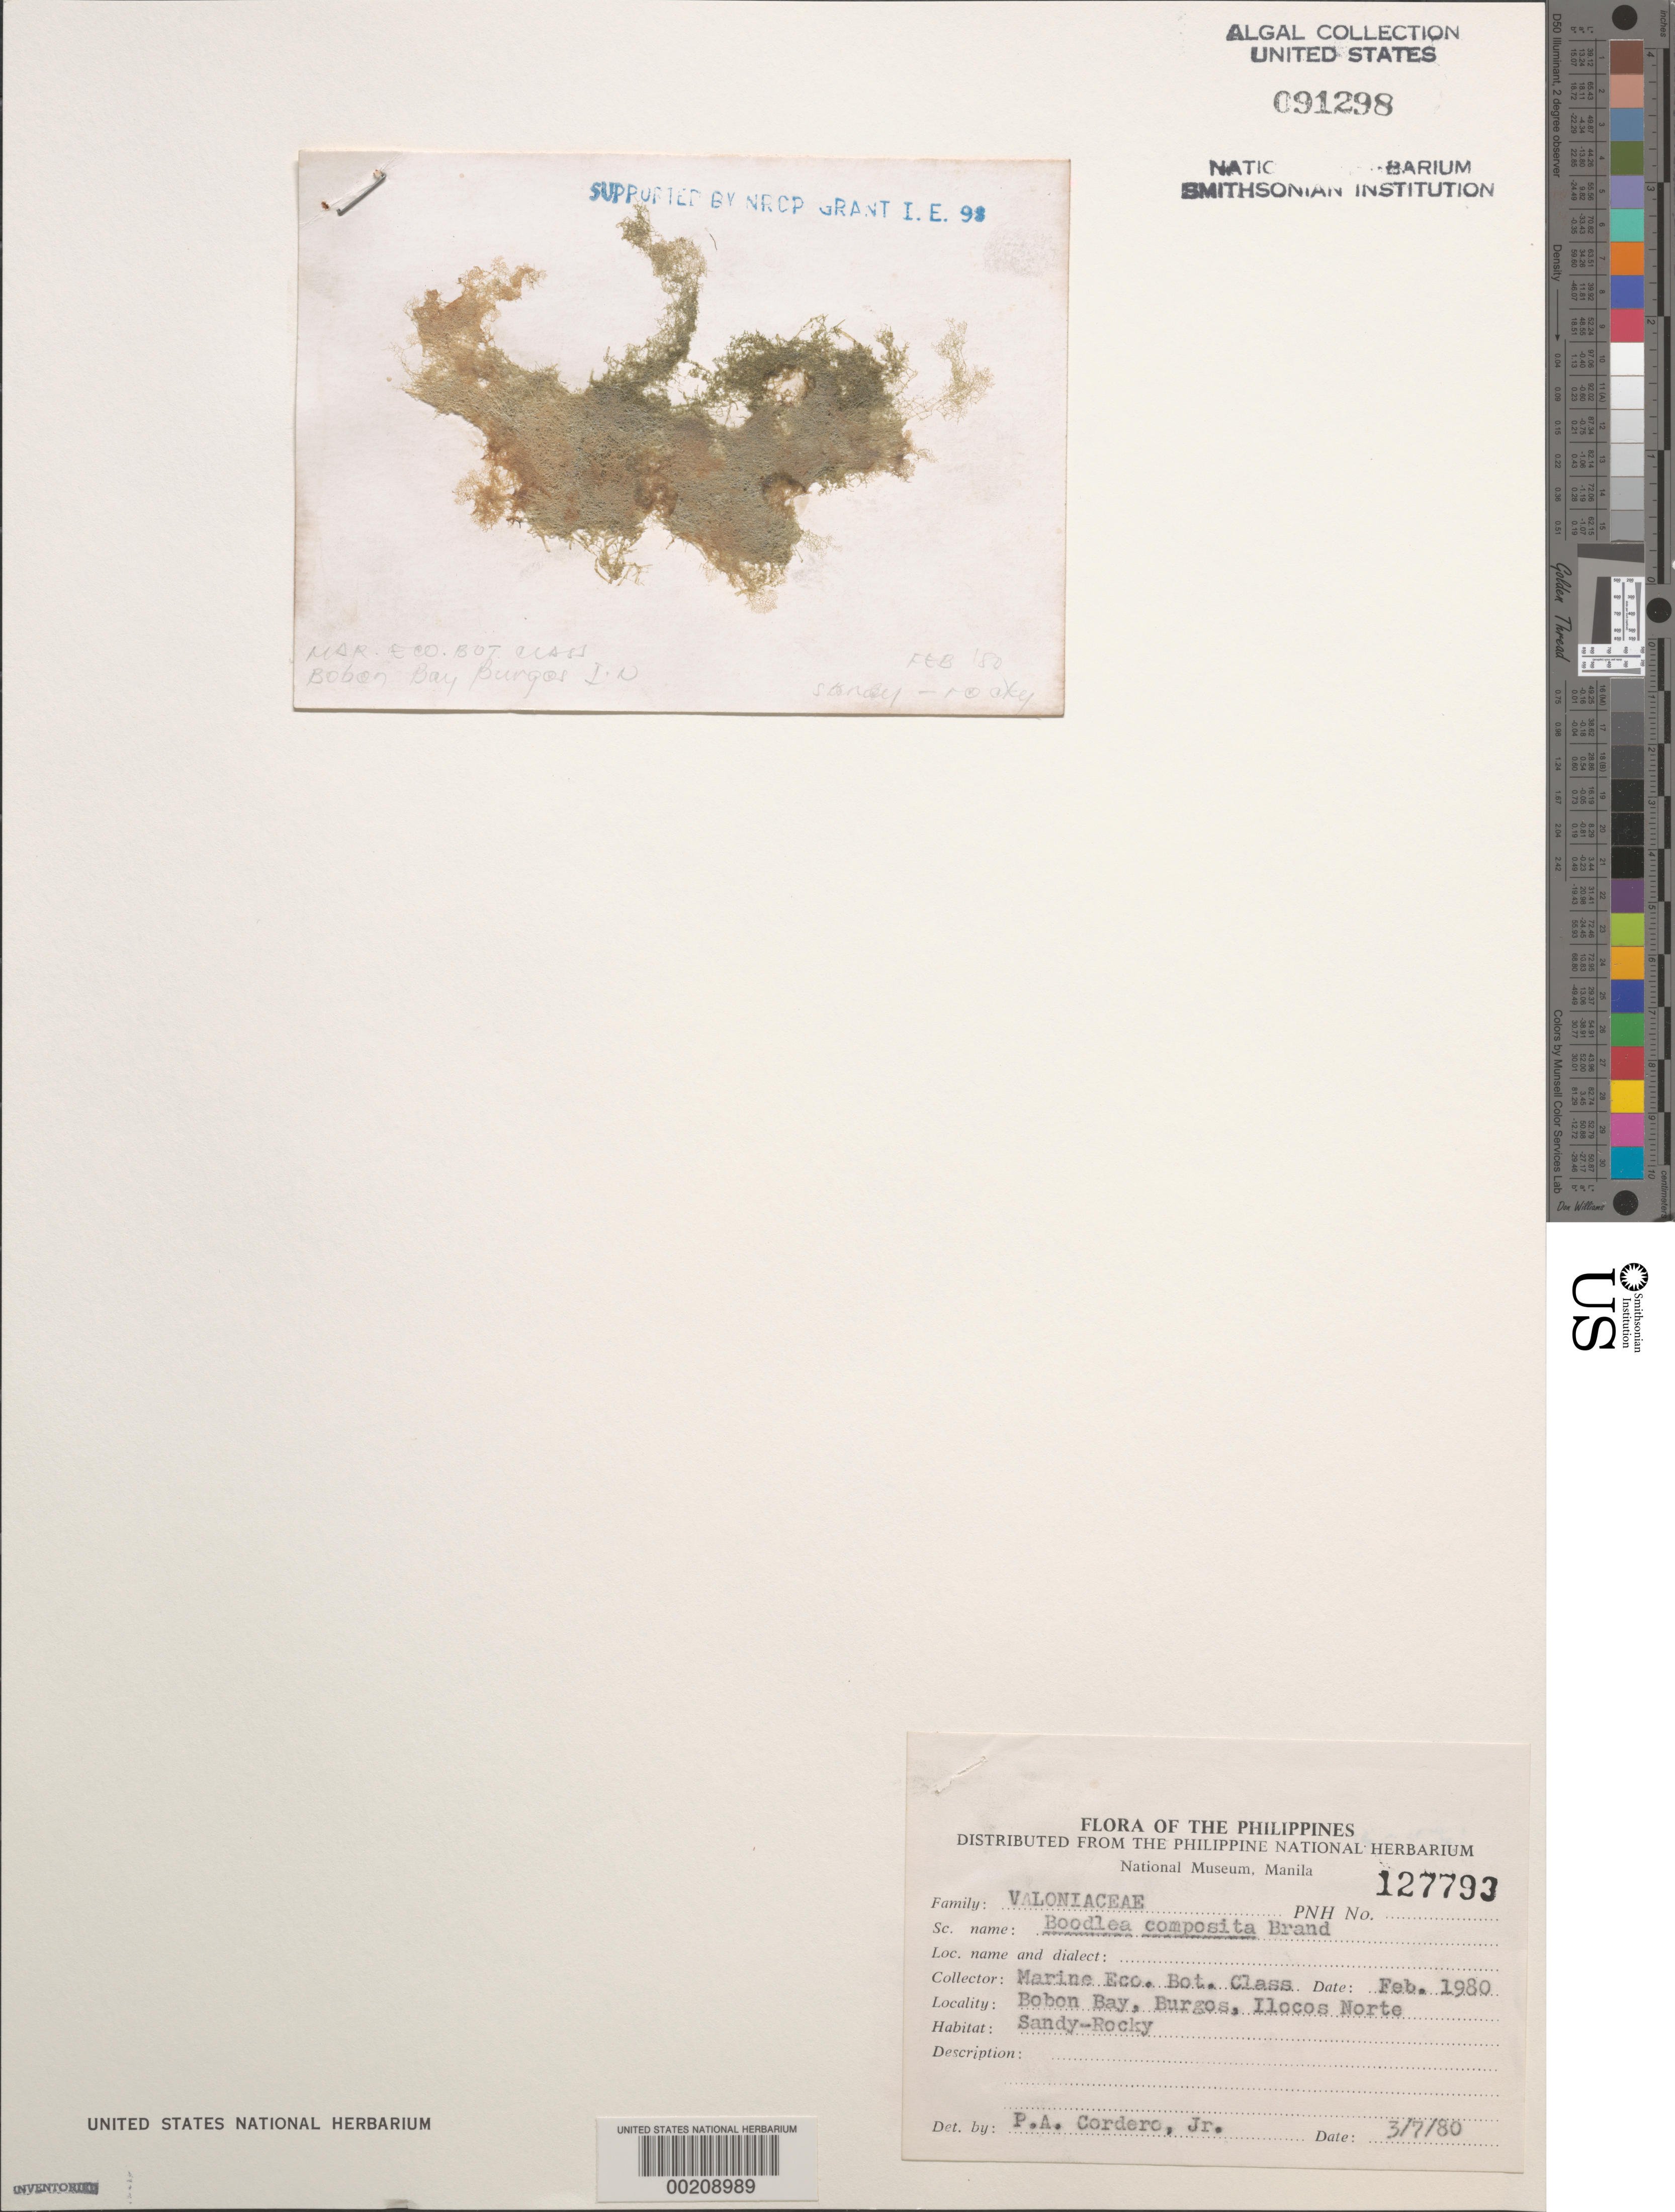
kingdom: Plantae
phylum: Chlorophyta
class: Ulvophyceae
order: Siphonocladales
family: Boodleaceae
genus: Boodlea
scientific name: Boodlea composita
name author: (Humb. & Humb.) Brand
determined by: Cordero, P. A., Jr.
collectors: Marine Ecology Botany Class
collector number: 127793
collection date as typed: Feb 1980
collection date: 1980-02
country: Philippines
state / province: Ilocos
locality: Bobon bay, burgos, ilocos norte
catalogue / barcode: US 91298